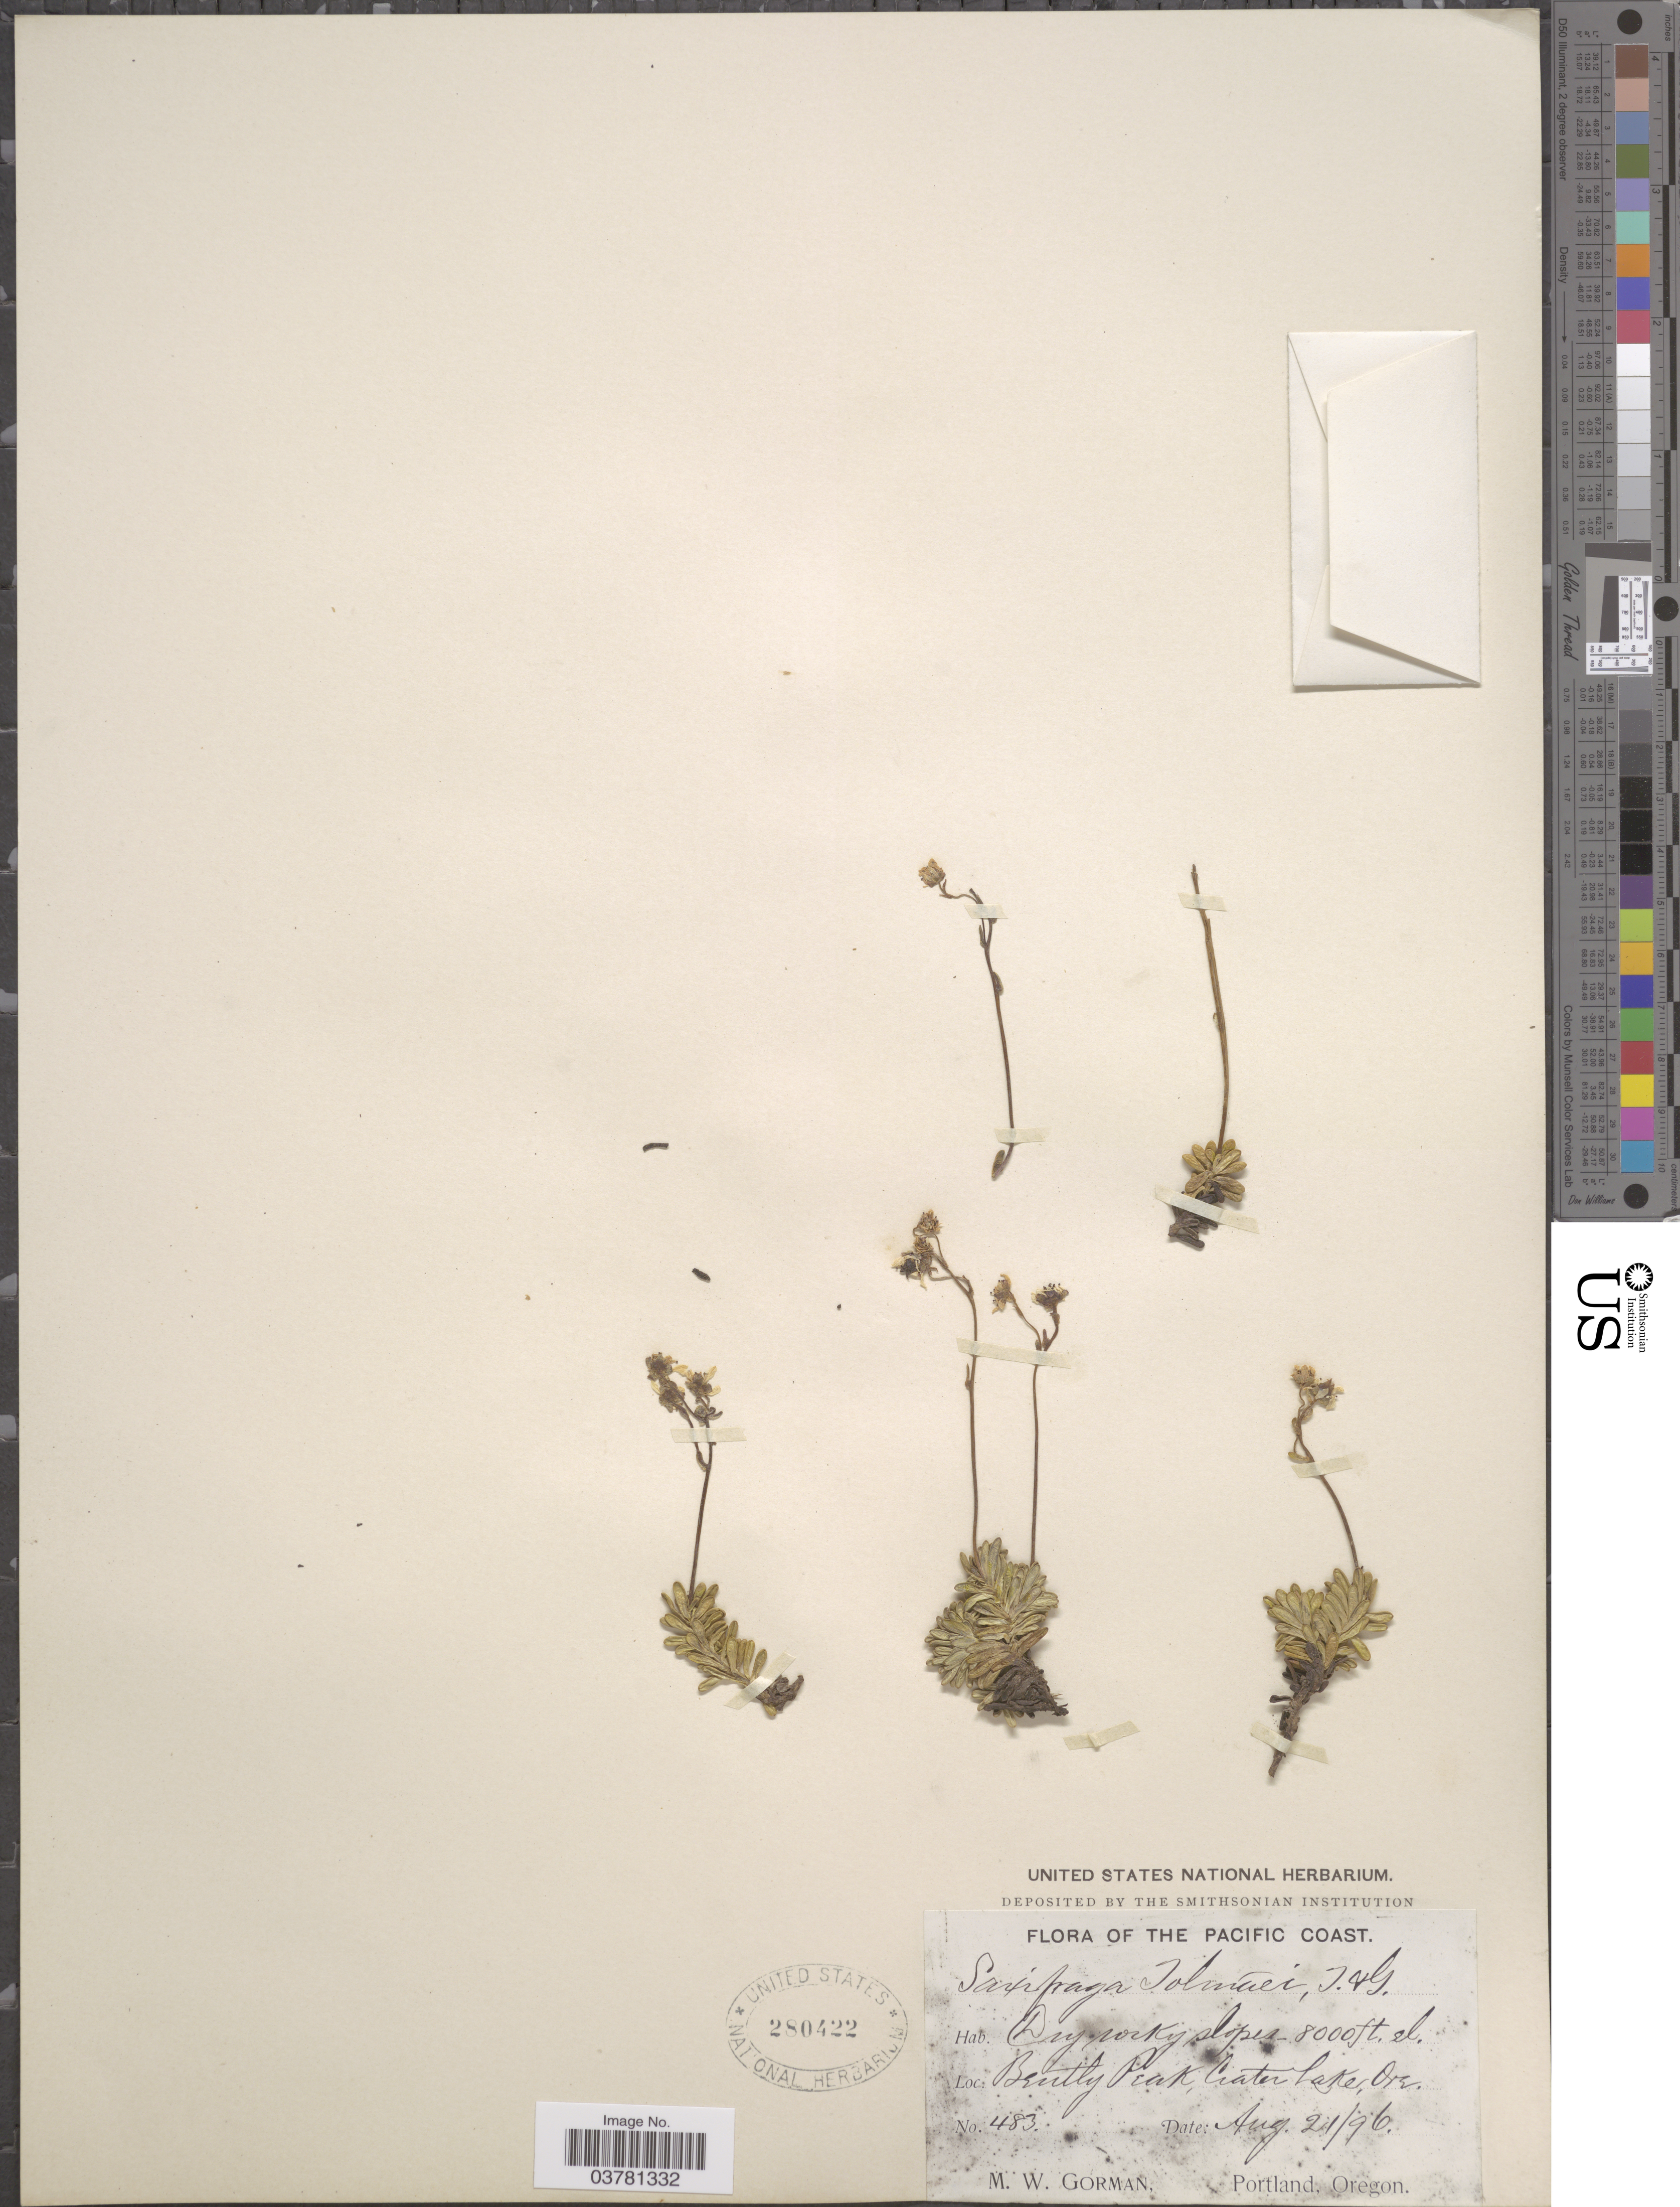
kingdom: Plantae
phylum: Tracheophyta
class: Magnoliopsida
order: Saxifragales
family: Saxifragaceae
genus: Micranthes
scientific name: Micranthes tolmiei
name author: (Torr. & A. Gray) Brouillet & Gornall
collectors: M. W. Gorman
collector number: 483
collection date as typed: Transcribed d/m/y: 21/8/96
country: United States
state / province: Oregon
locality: Pacific Coast. Dry rocky slopes. Bently Peak, Crater Lake.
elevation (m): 2438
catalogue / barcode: US 280422